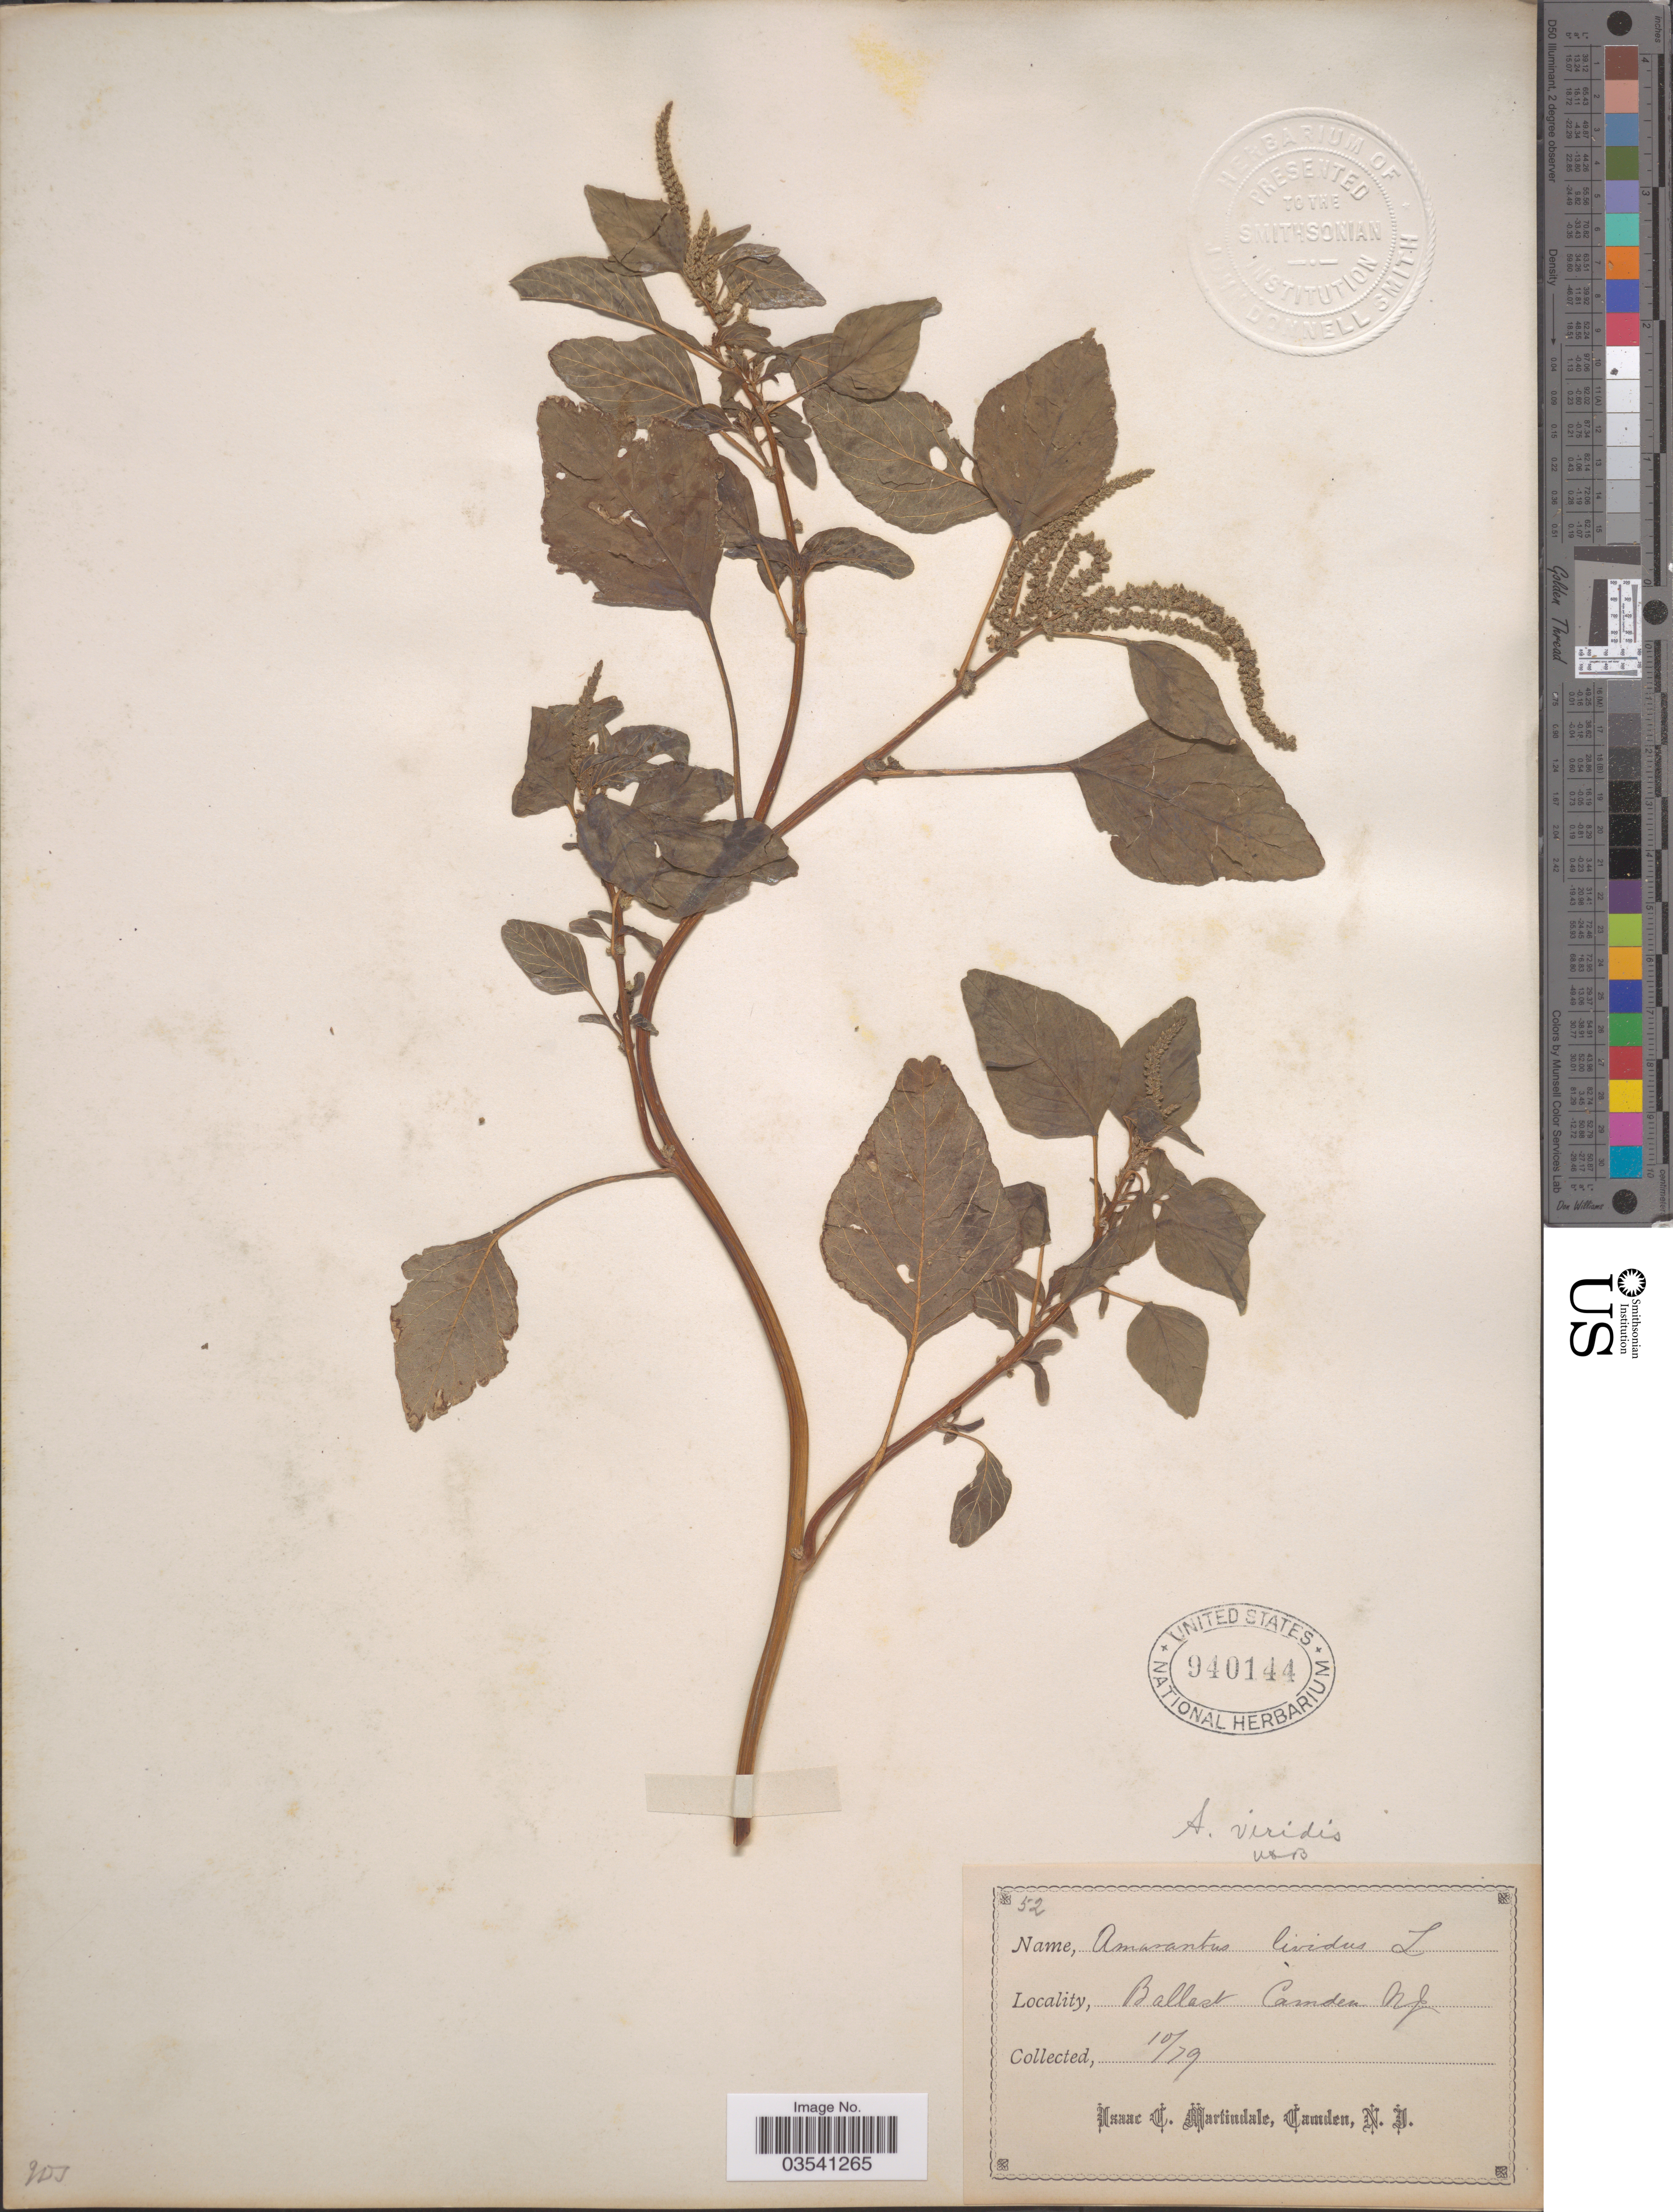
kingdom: Plantae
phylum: Tracheophyta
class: Magnoliopsida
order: Caryophyllales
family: Amaranthaceae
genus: Amaranthus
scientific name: Amaranthus viridis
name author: L.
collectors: I. C. Martindale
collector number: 52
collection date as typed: Transcribed d/m/y: /10/79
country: United States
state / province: New Jersey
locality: Ballast Camden.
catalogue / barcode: US 940144